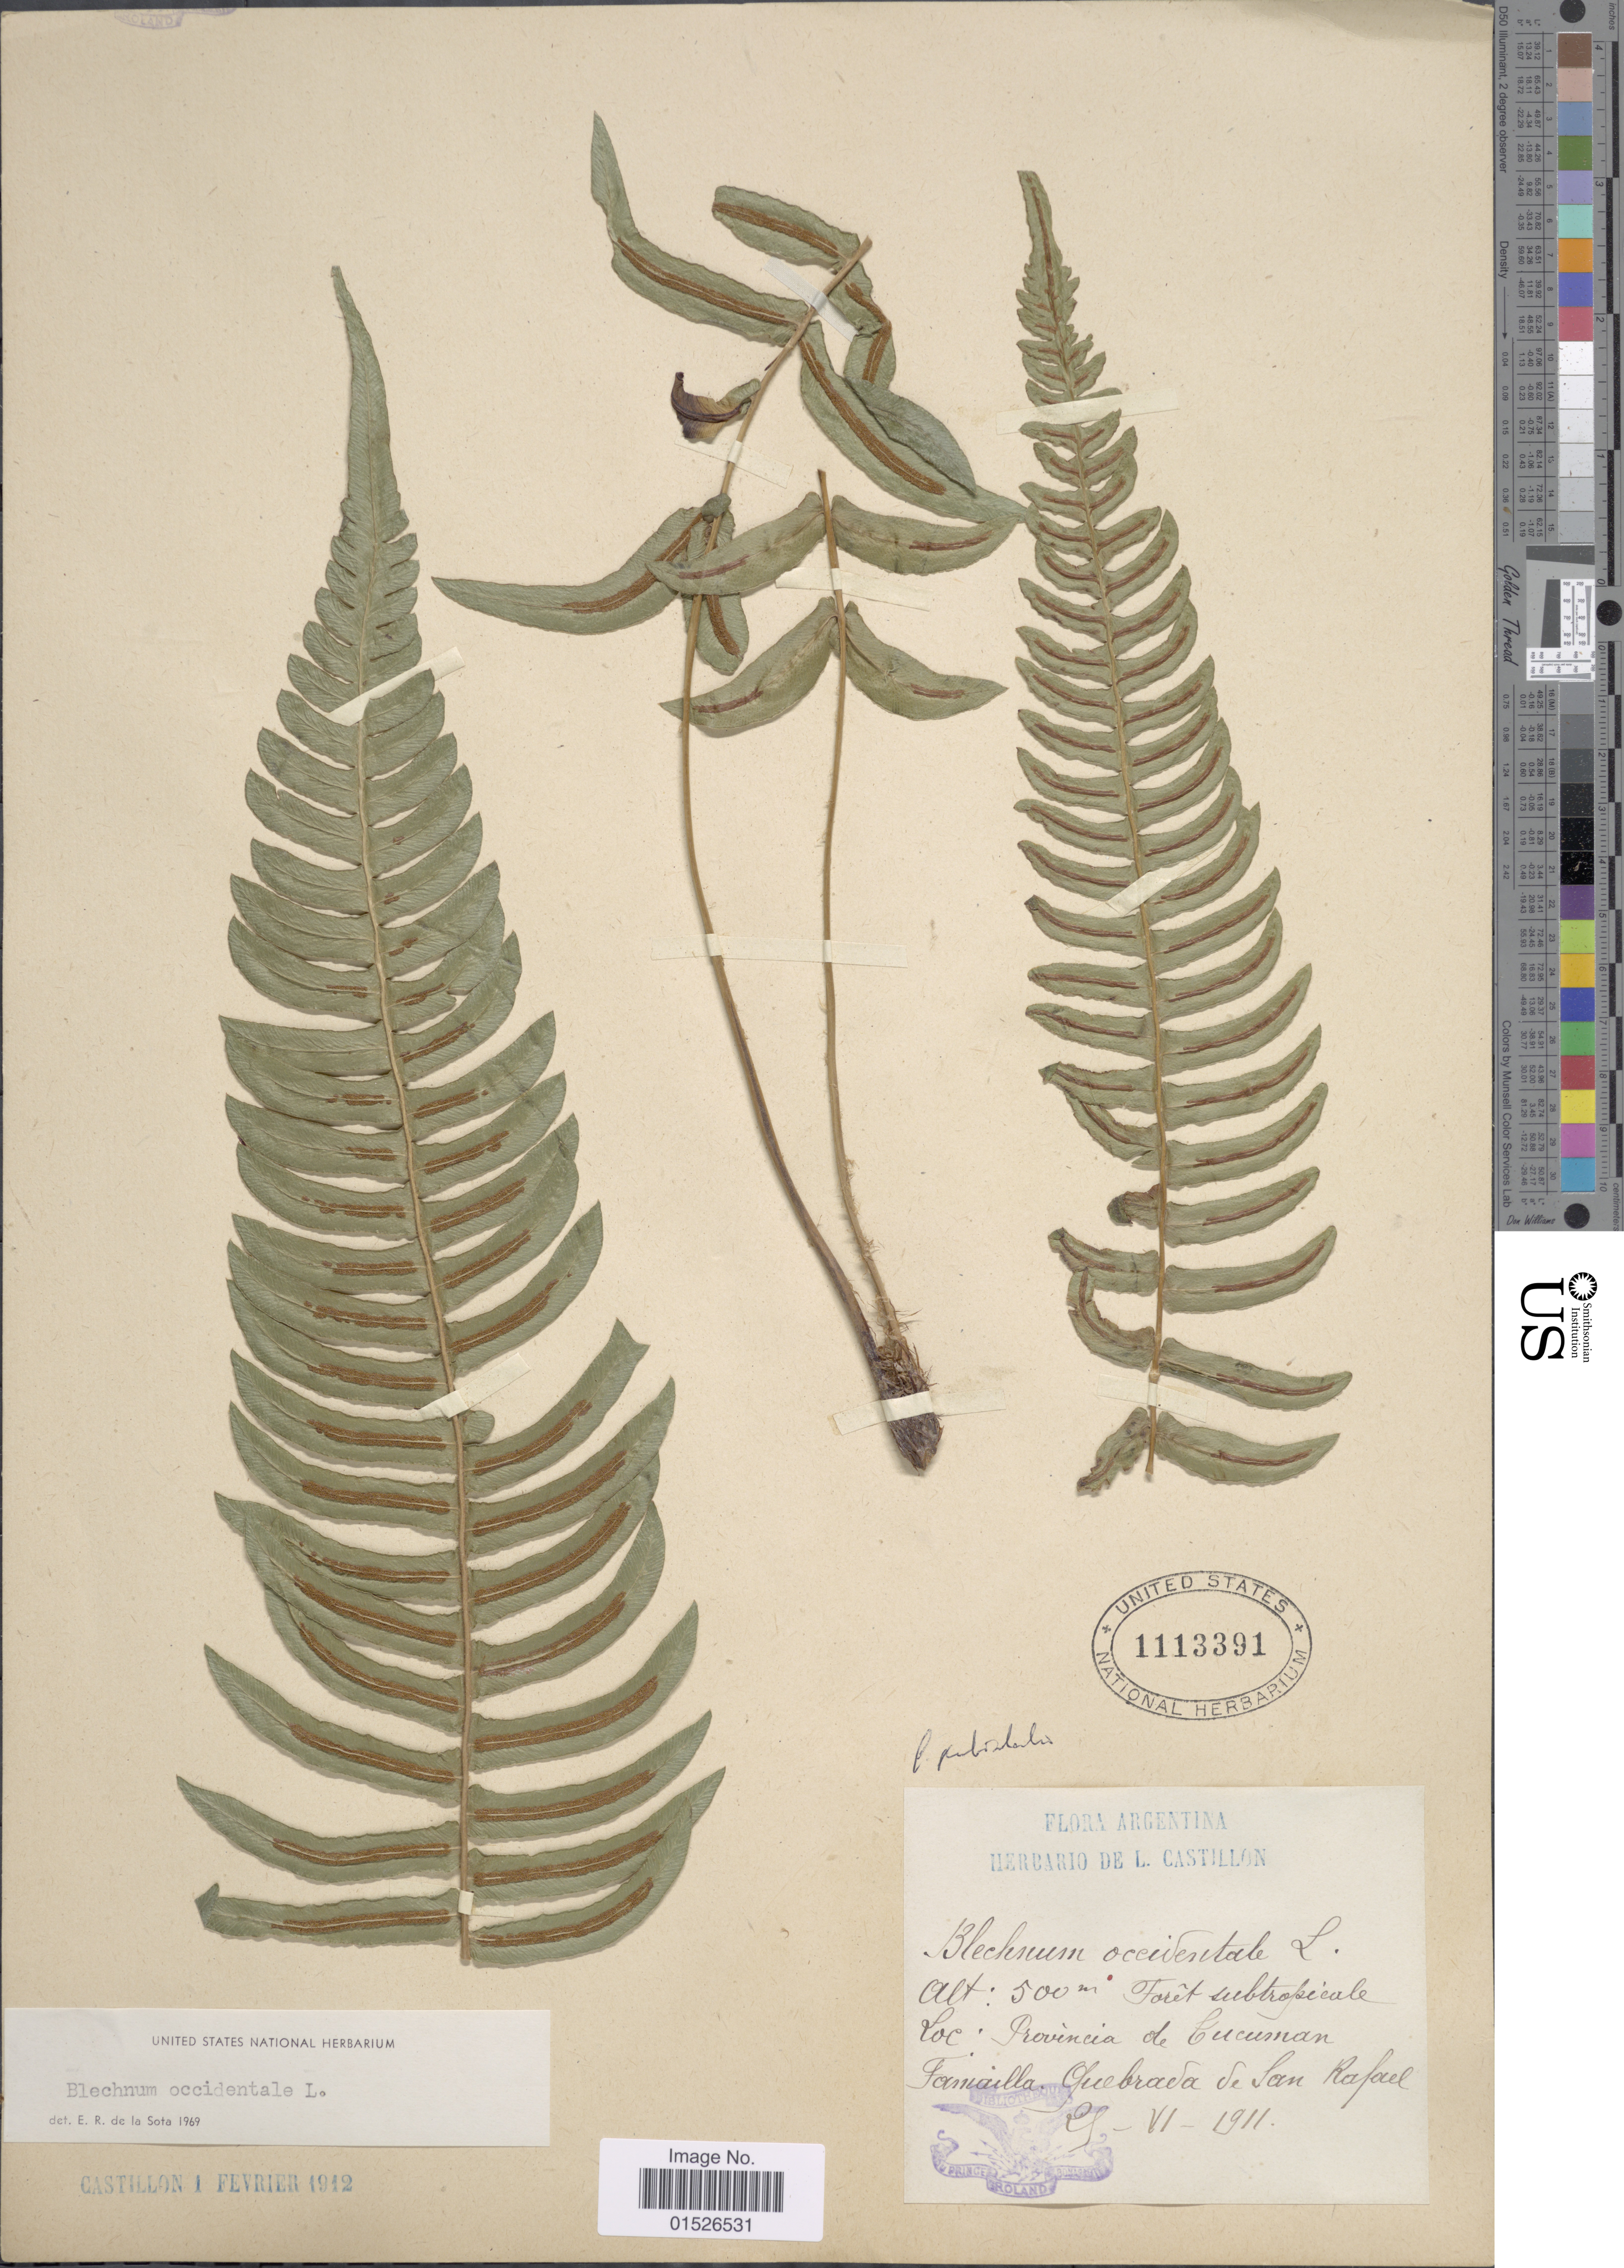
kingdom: Plantae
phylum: Tracheophyta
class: Polypodiopsida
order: Polypodiales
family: Blechnaceae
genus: Blechnum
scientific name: Blechnum occidentale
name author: L.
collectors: ex herb. L. Castillon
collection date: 1911-06-25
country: Argentina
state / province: Tucuman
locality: Argentina, Provincia de Tucuman, Famailla, Quebrada de San Rafael.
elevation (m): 500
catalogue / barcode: US 1113391